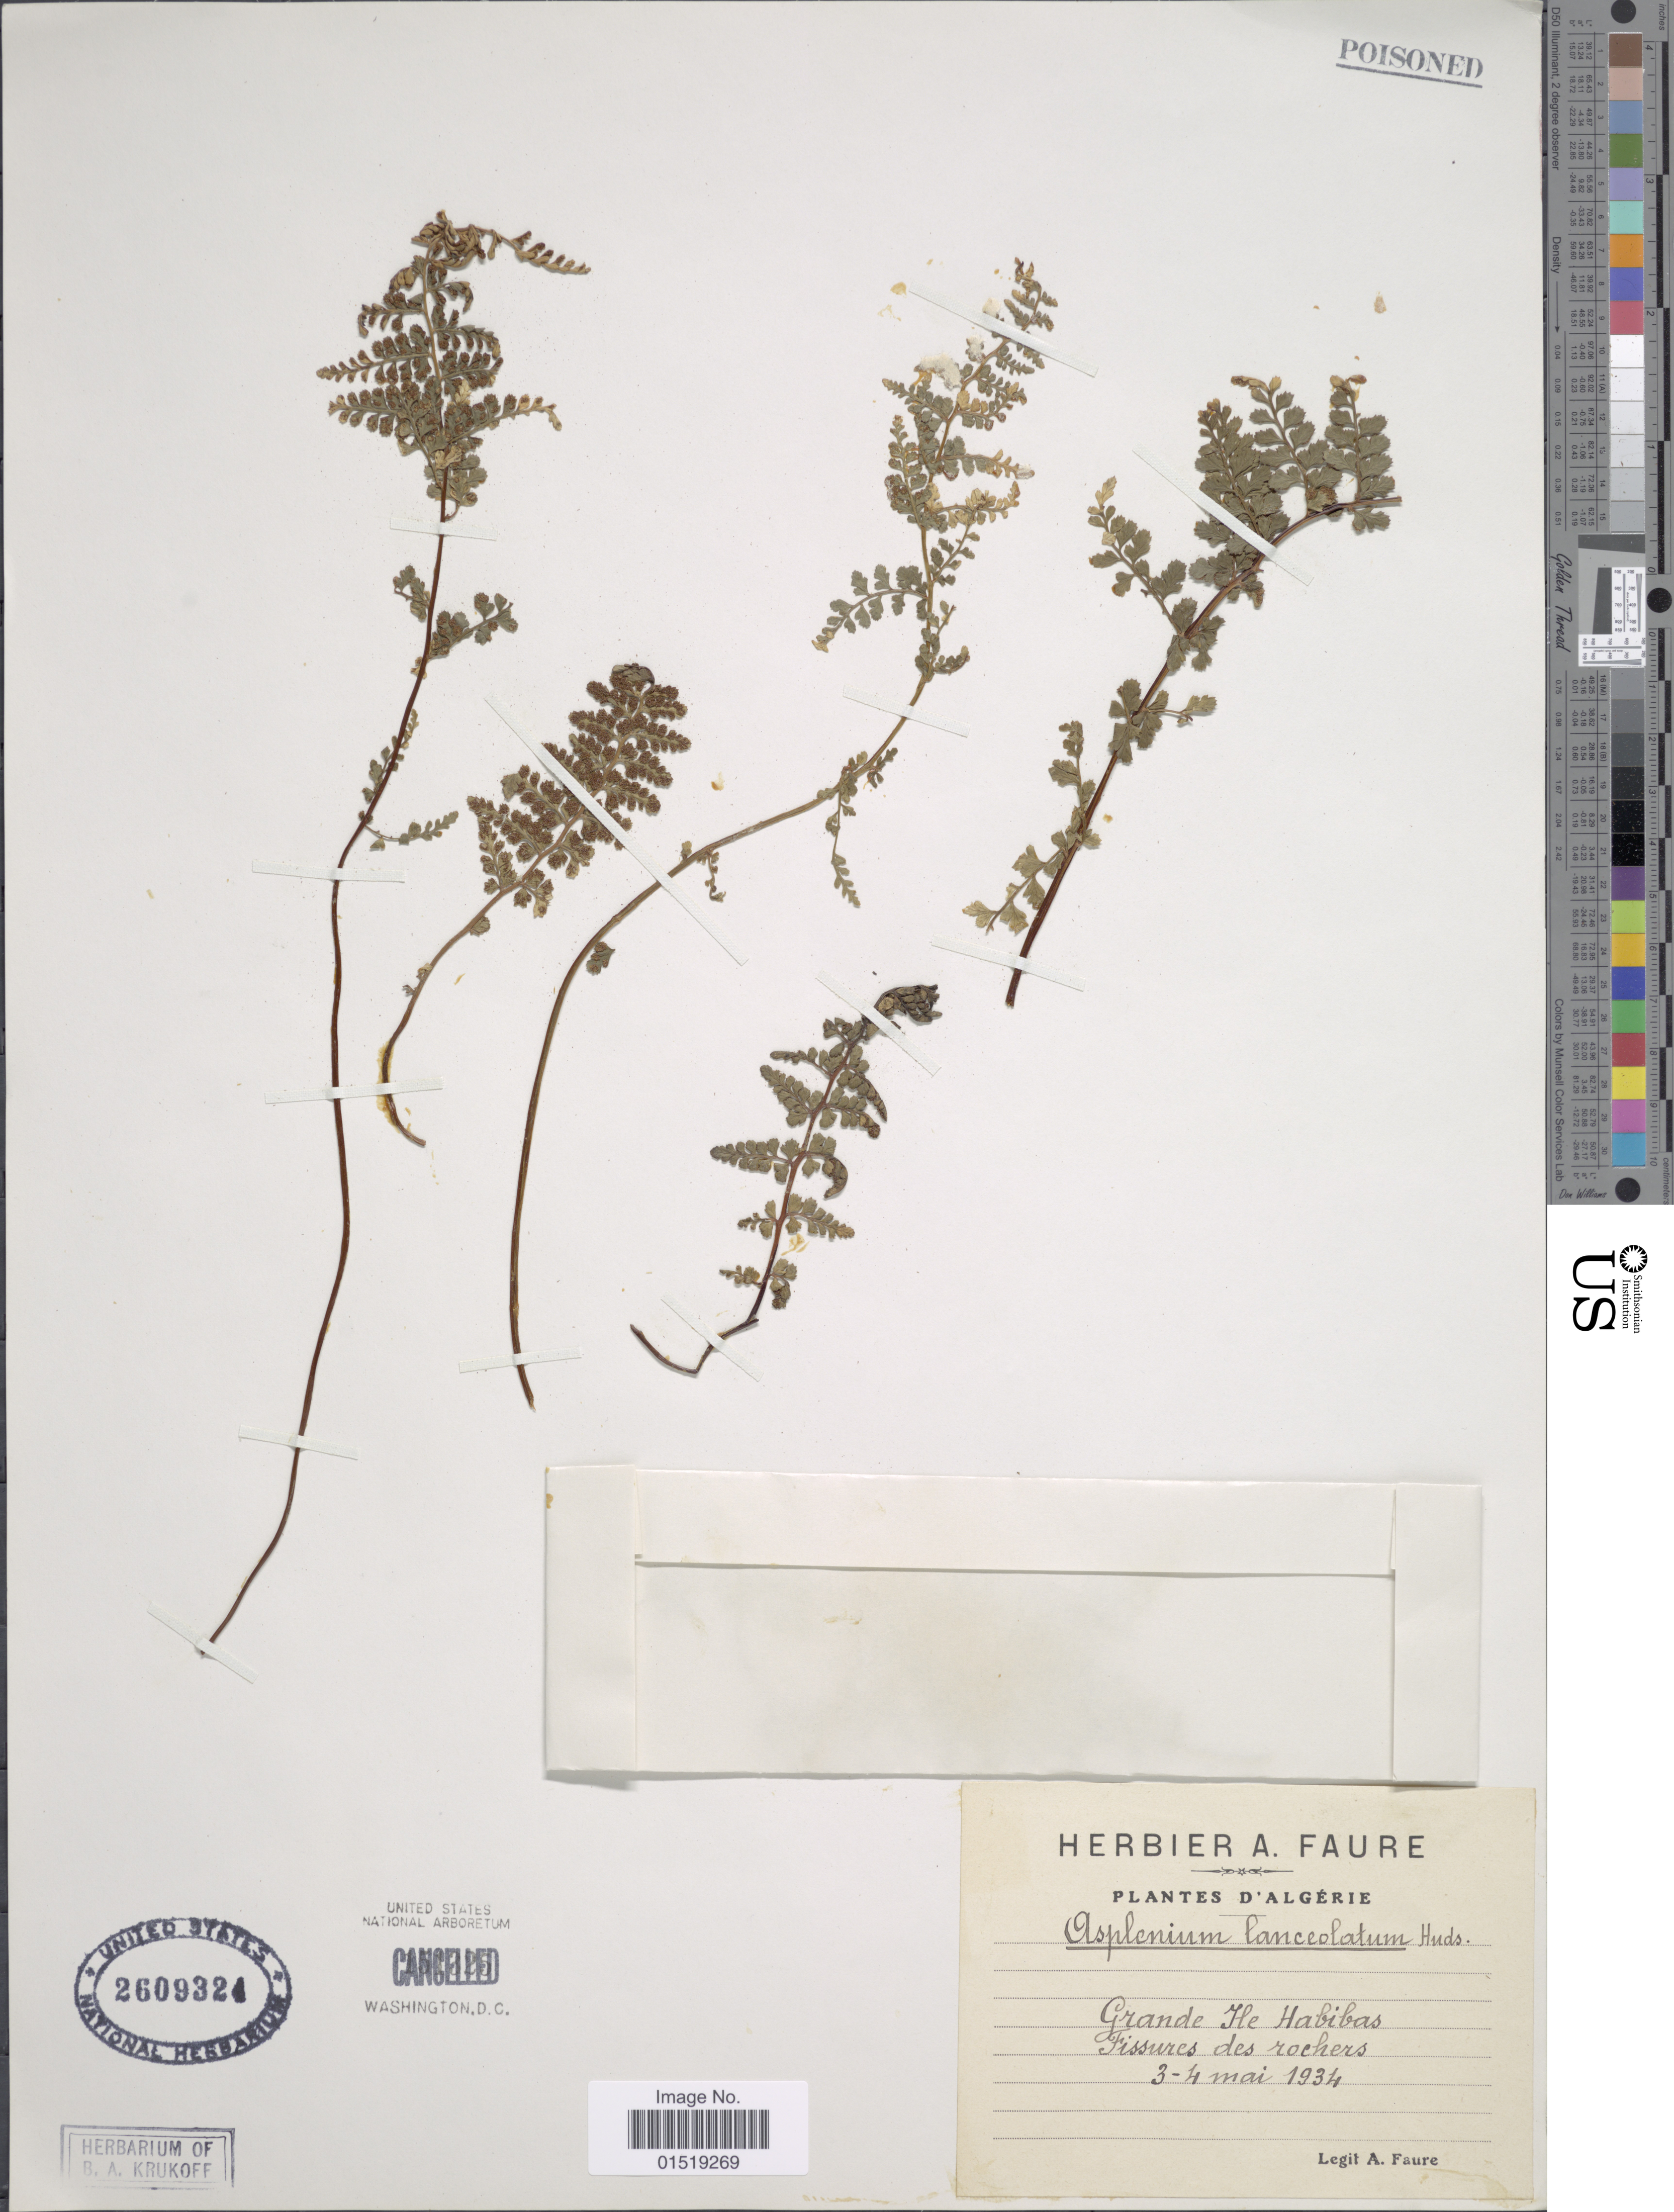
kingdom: Plantae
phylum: Tracheophyta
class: Polypodiopsida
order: Polypodiales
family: Aspleniaceae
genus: Asplenium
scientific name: Asplenium lanceolatum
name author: Huds.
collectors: A. Faure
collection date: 1934-05-03/1934-05-04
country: Algeria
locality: Grande Ile Habibas. Fissures des rochers.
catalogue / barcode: US 2609324